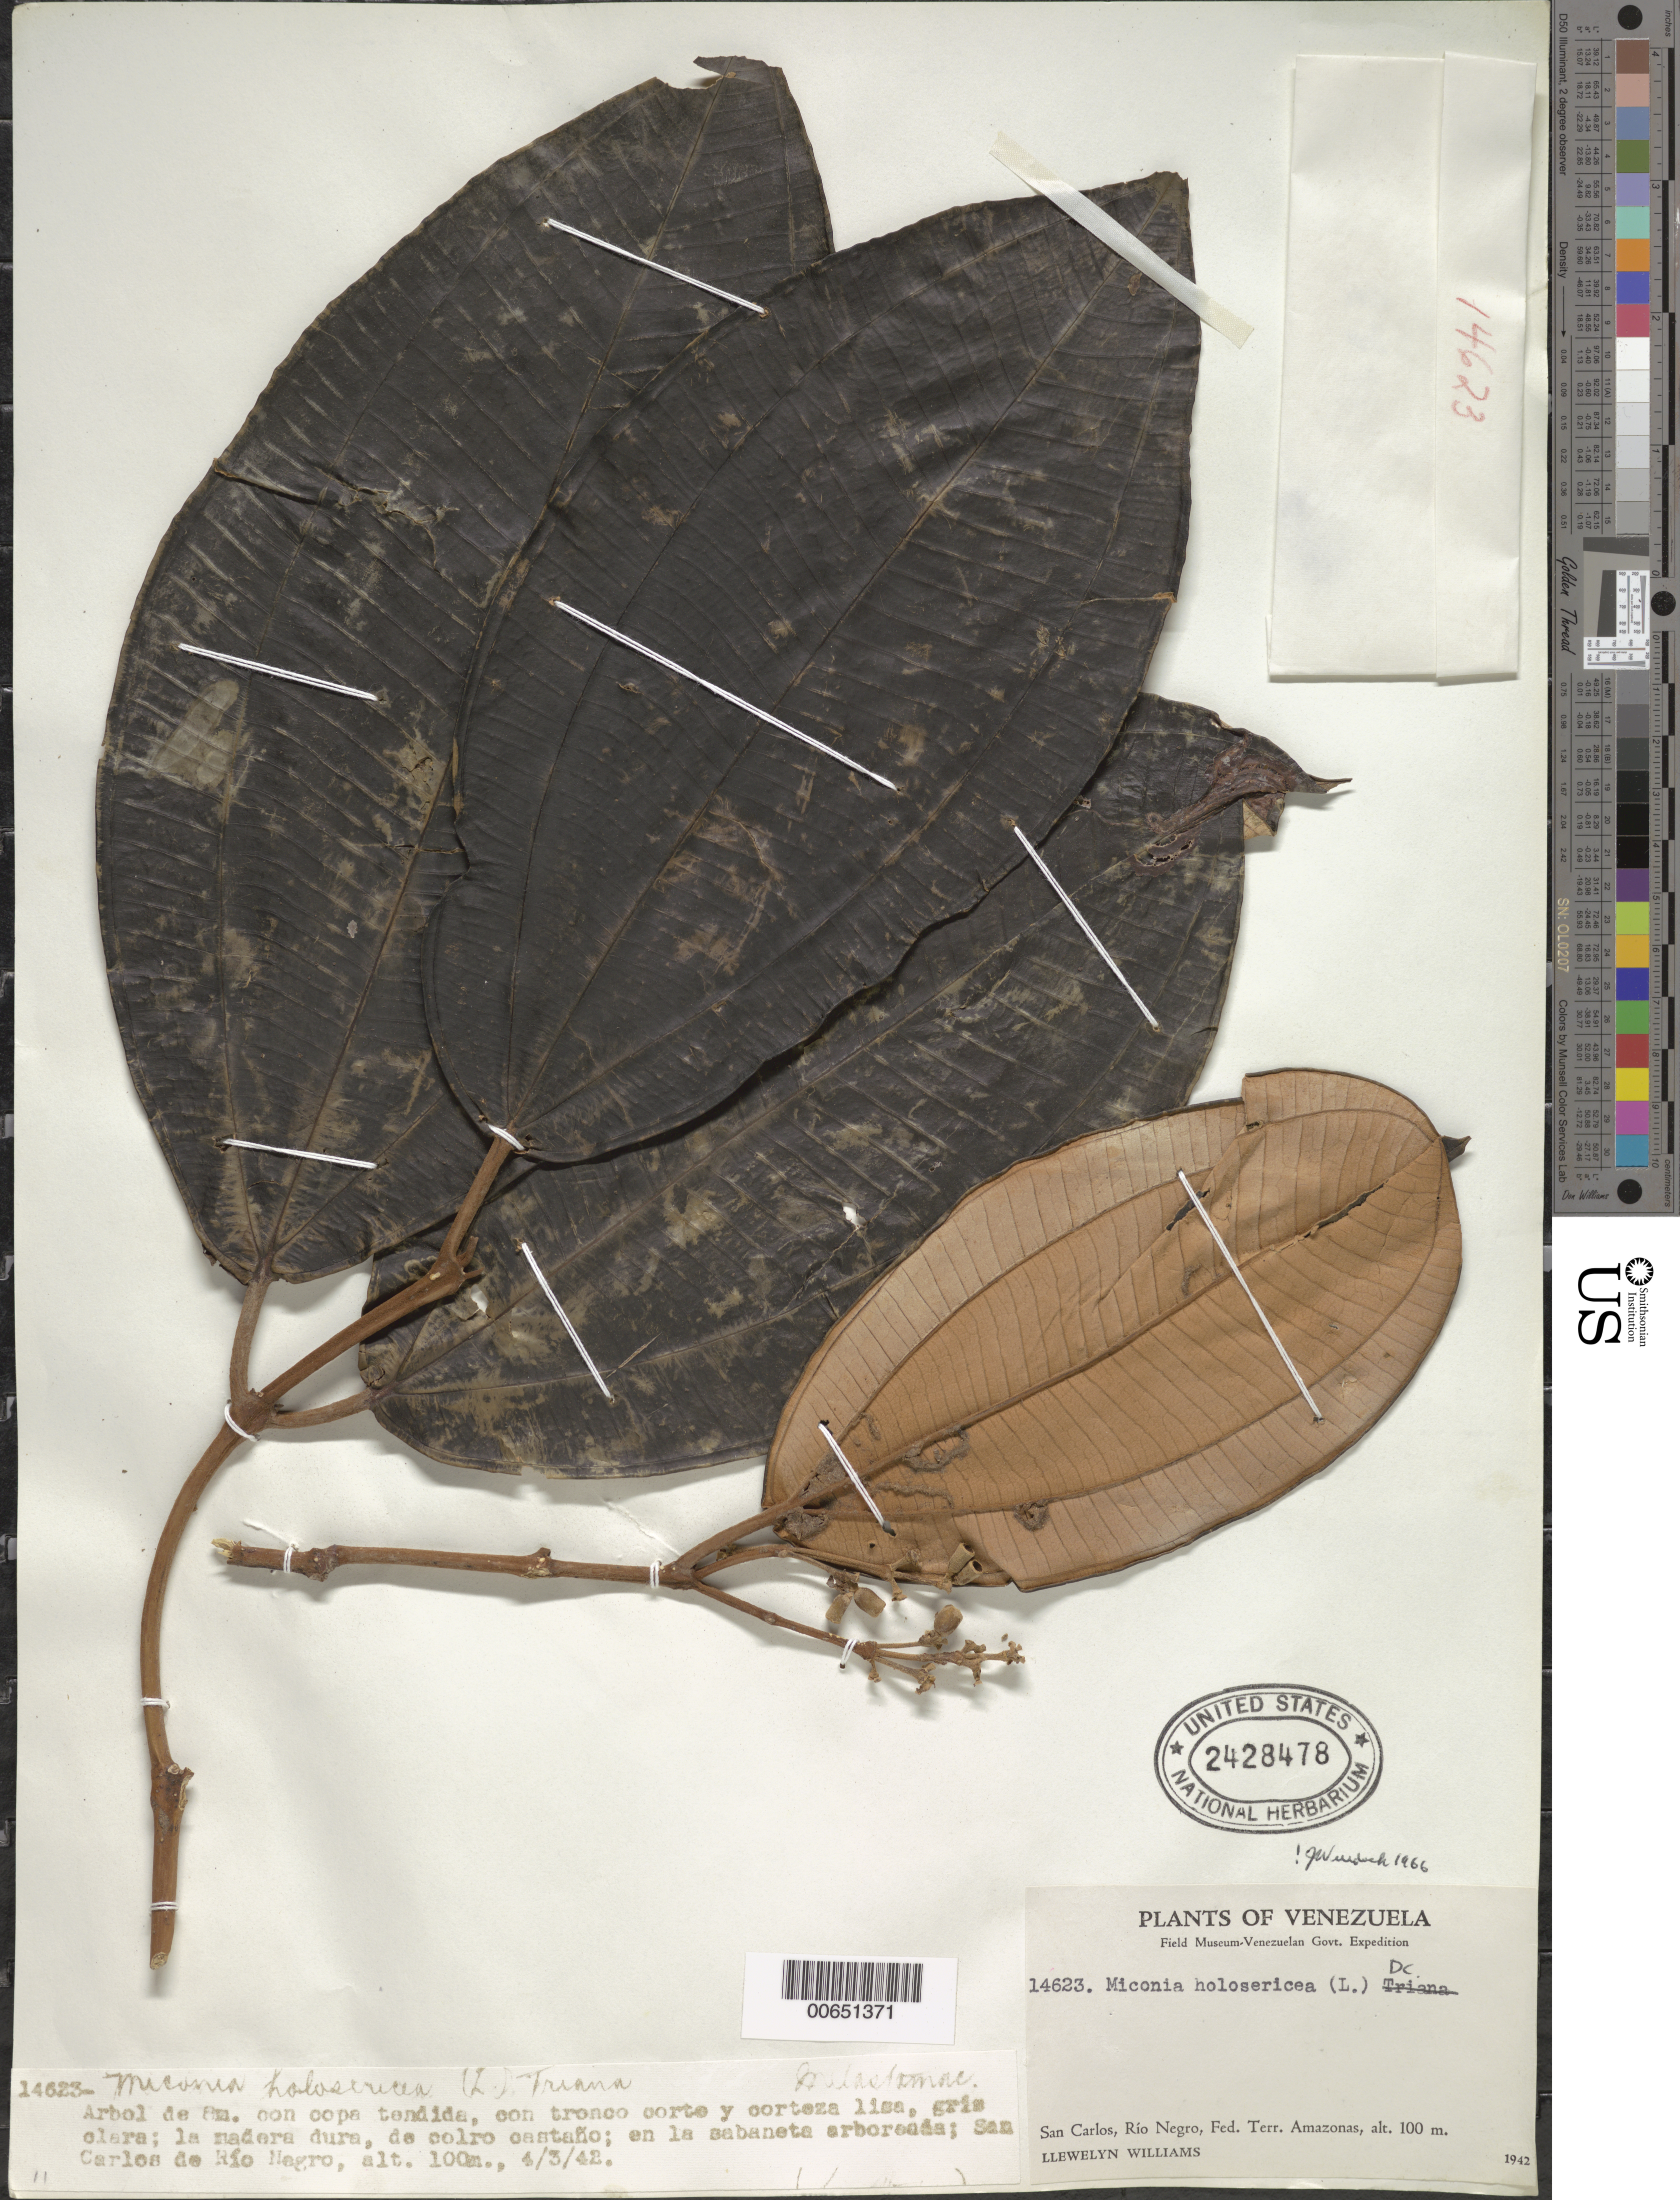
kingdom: Plantae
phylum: Tracheophyta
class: Magnoliopsida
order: Myrtales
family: Melastomataceae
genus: Miconia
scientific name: Miconia holosericea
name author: (L.) DC.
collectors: Ll. Williams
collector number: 14623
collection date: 1942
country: Venezuela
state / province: Amazonas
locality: San Carlos, Río Negro, Fed. Terr. Amazonas.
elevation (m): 100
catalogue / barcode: US 2428478